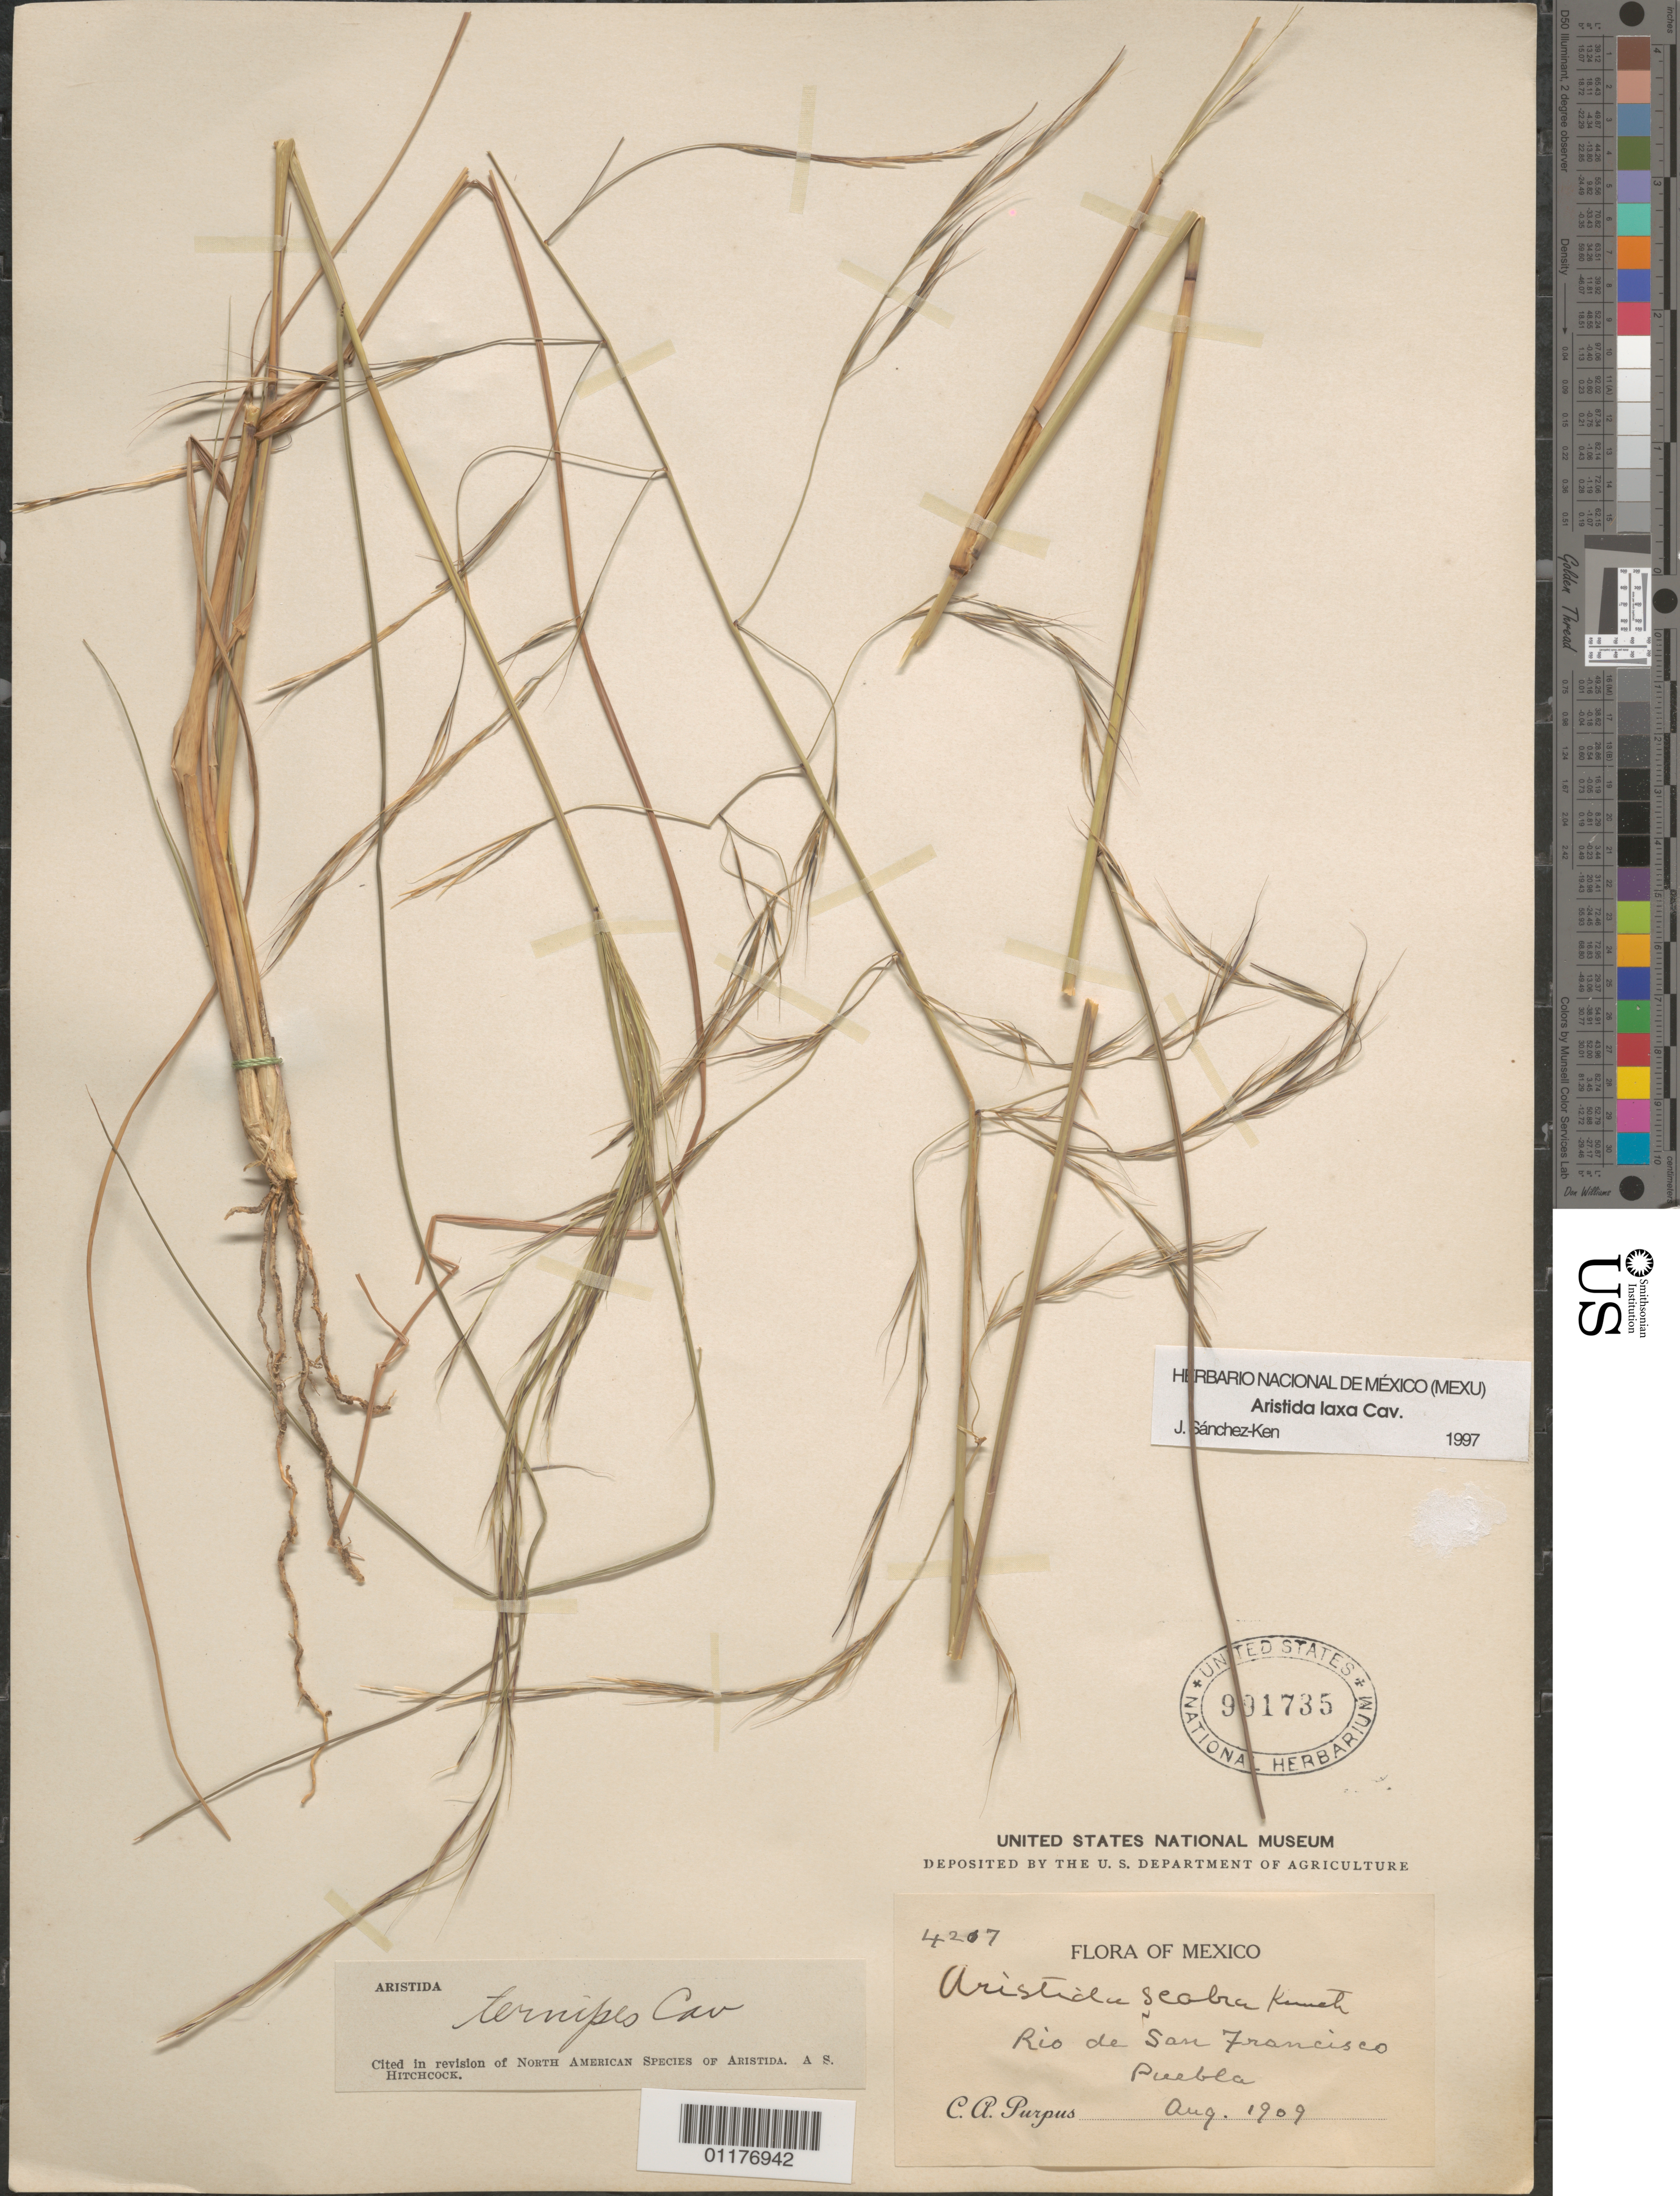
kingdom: Plantae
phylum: Tracheophyta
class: Liliopsida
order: Poales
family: Poaceae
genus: Aristida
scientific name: Aristida laxa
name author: Cav.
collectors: C. A. Purpus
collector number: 4207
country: Mexico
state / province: Puebla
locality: Rio de San Francisco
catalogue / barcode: US 991735